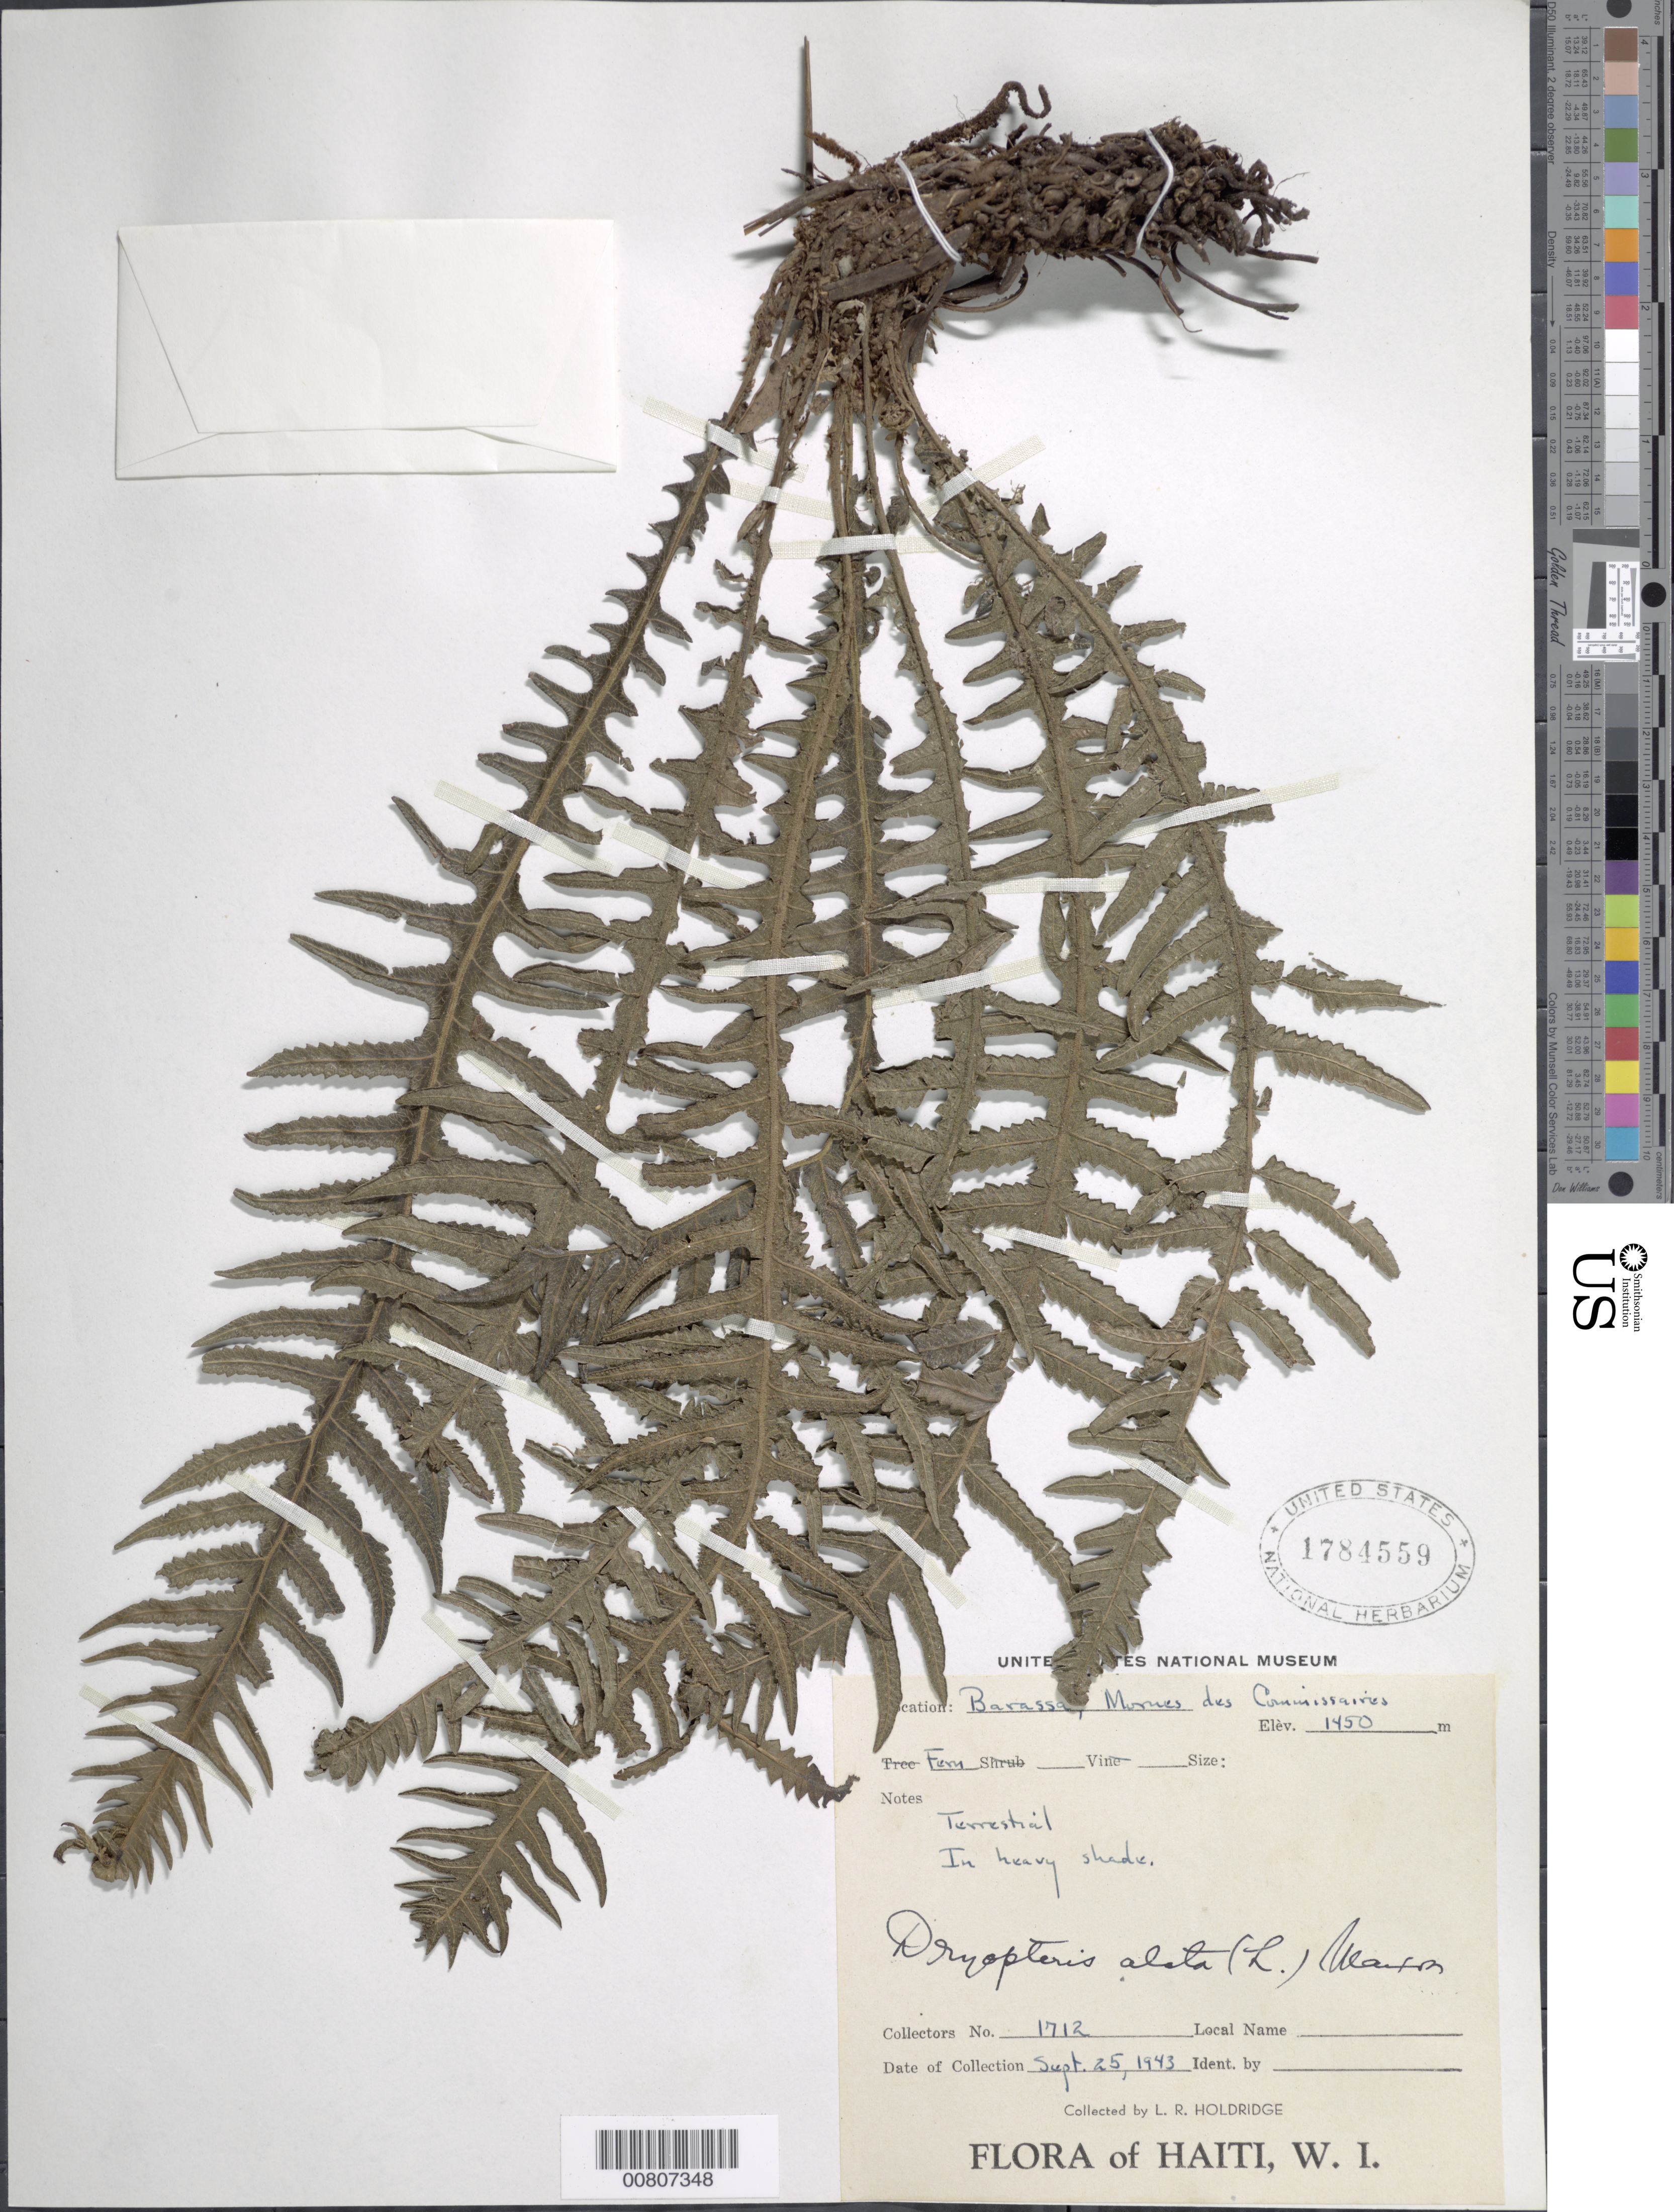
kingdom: Plantae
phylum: Tracheophyta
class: Polypodiopsida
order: Polypodiales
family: Thelypteridaceae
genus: Goniopteris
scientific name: Goniopteris alata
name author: (L.) Ching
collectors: L. Holdridge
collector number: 1712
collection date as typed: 25 Sep 1943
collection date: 1943-09-25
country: Haiti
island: Hispaniola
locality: Barassa, Morne des Commissaires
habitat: Heavy shade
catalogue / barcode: US 1784559